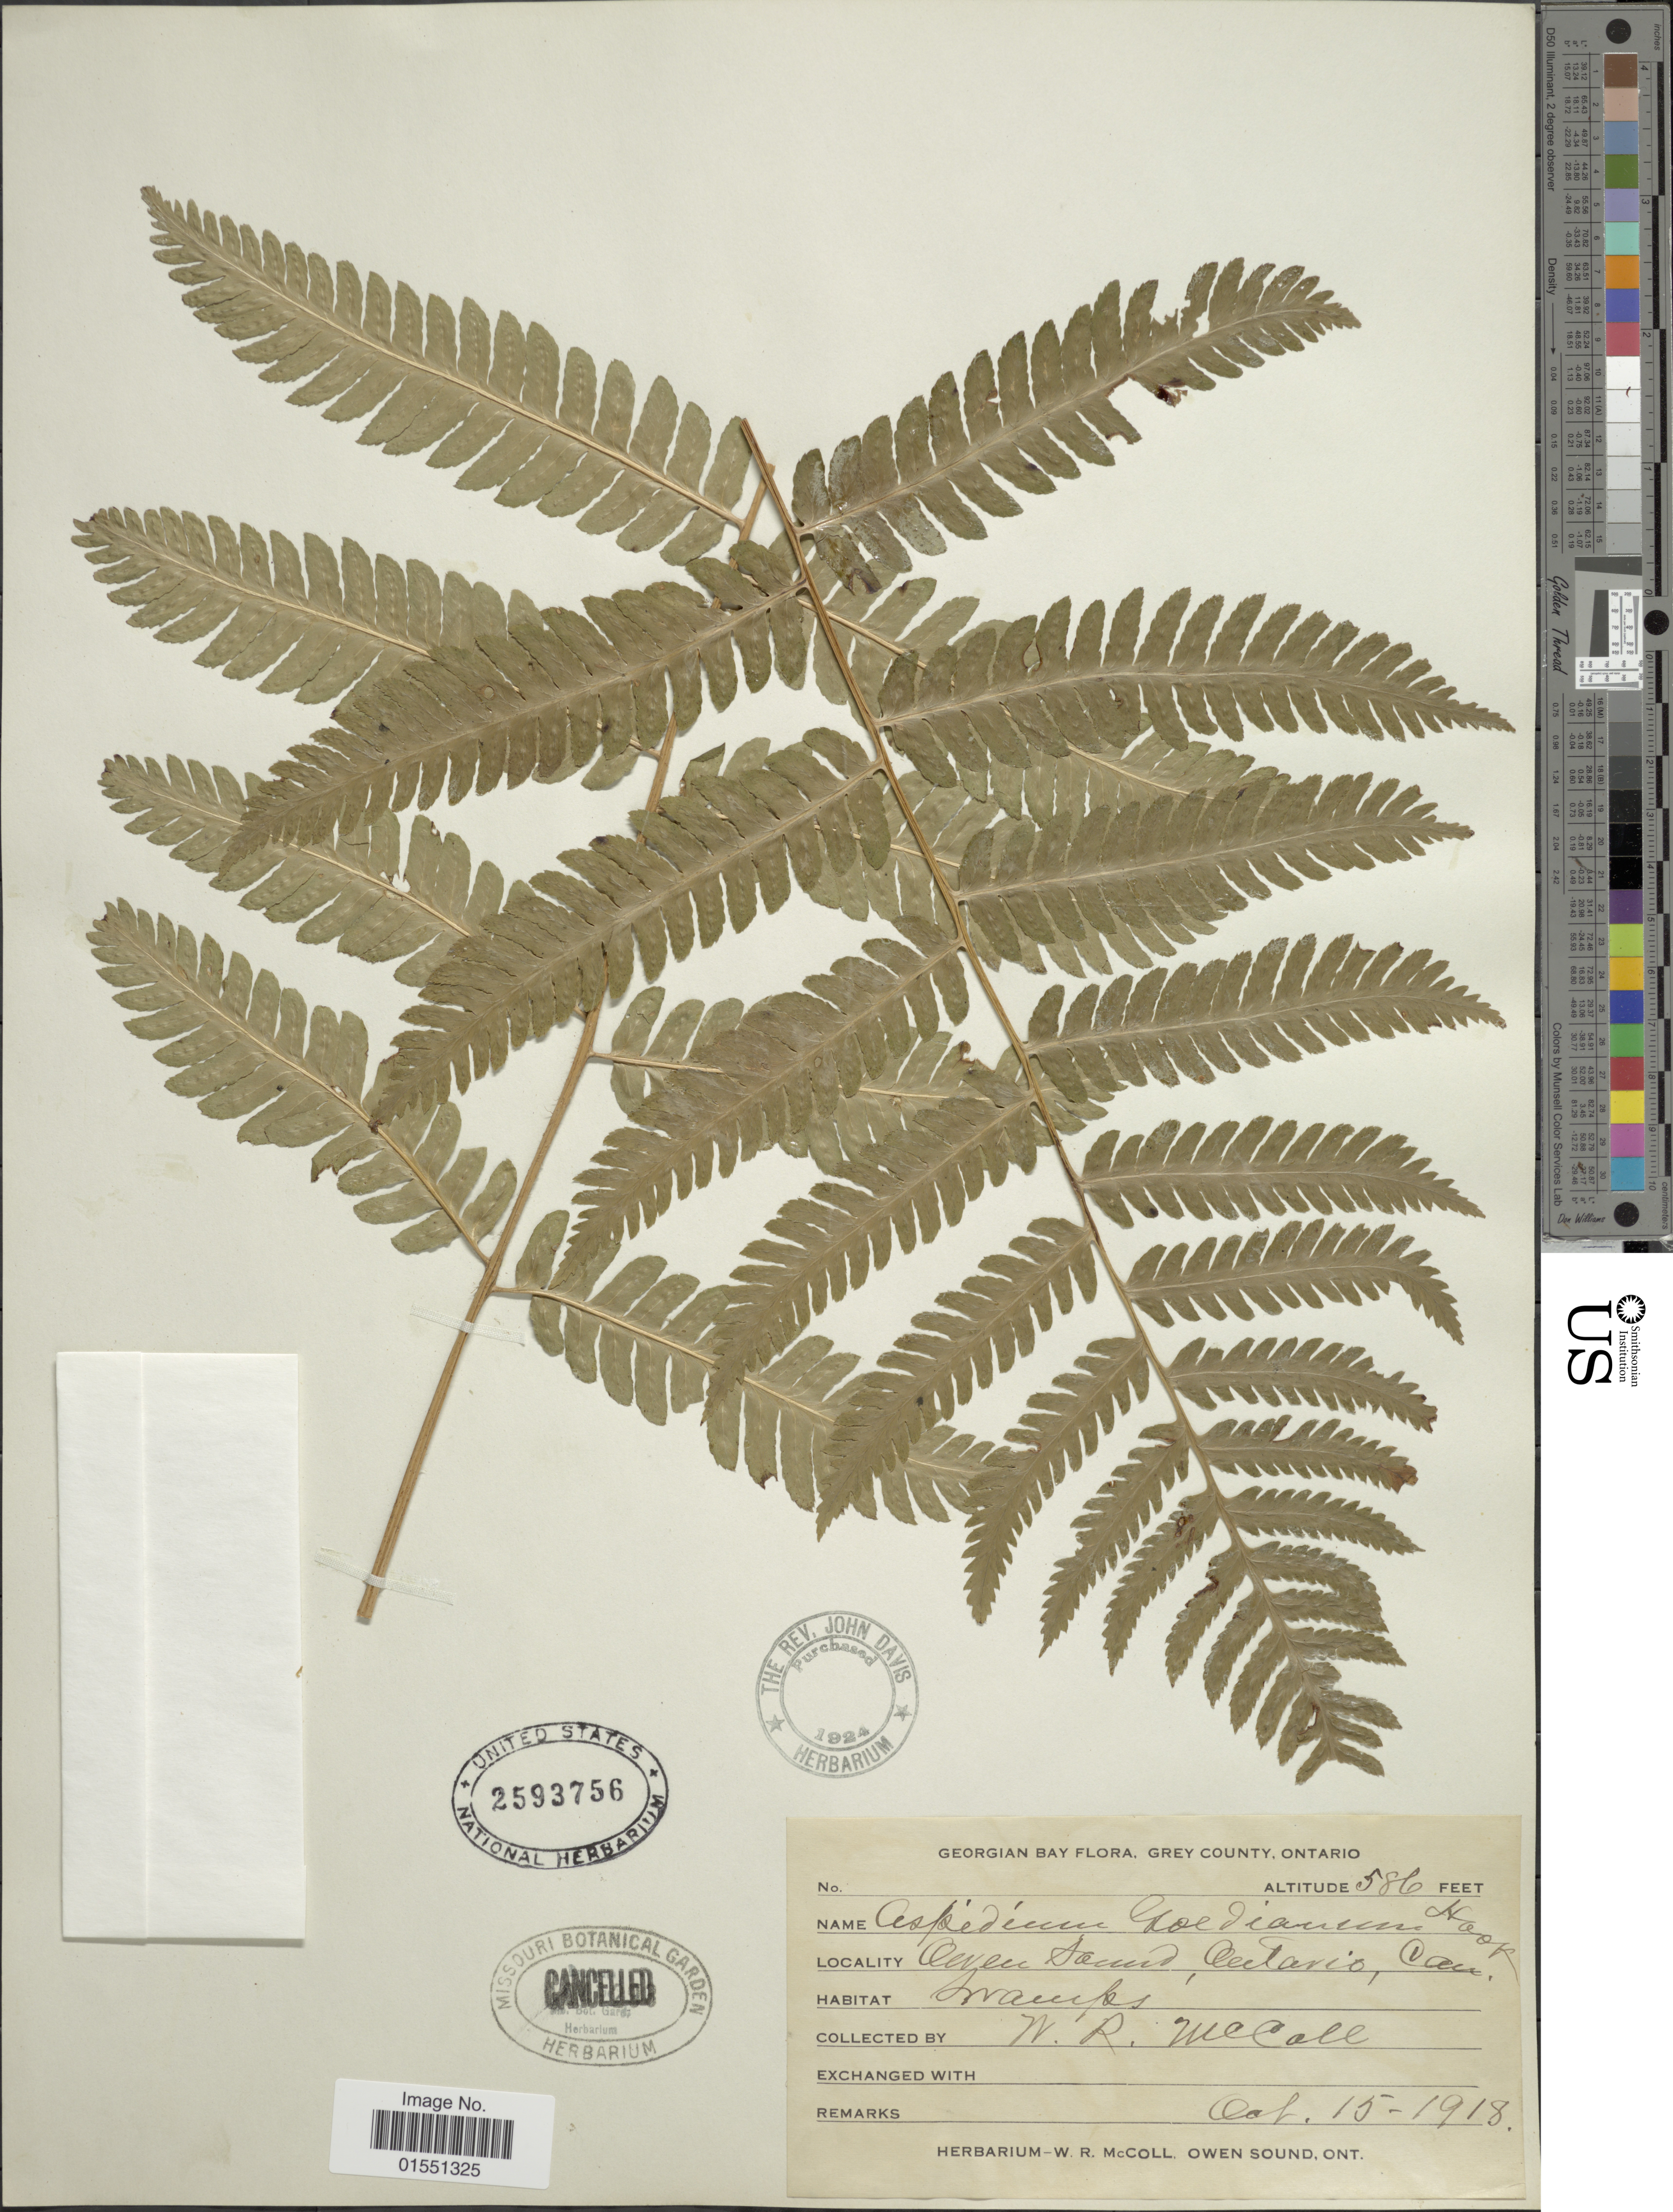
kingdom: Plantae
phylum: Tracheophyta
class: Polypodiopsida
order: Polypodiales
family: Dryopteridaceae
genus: Dryopteris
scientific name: Dryopteris goldiana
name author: (Hook. ex Goldie) A. Gray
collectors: W. McColl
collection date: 1918-10-15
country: Canada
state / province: Ontario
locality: Owen Sound.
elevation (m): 179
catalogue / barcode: US 2593756